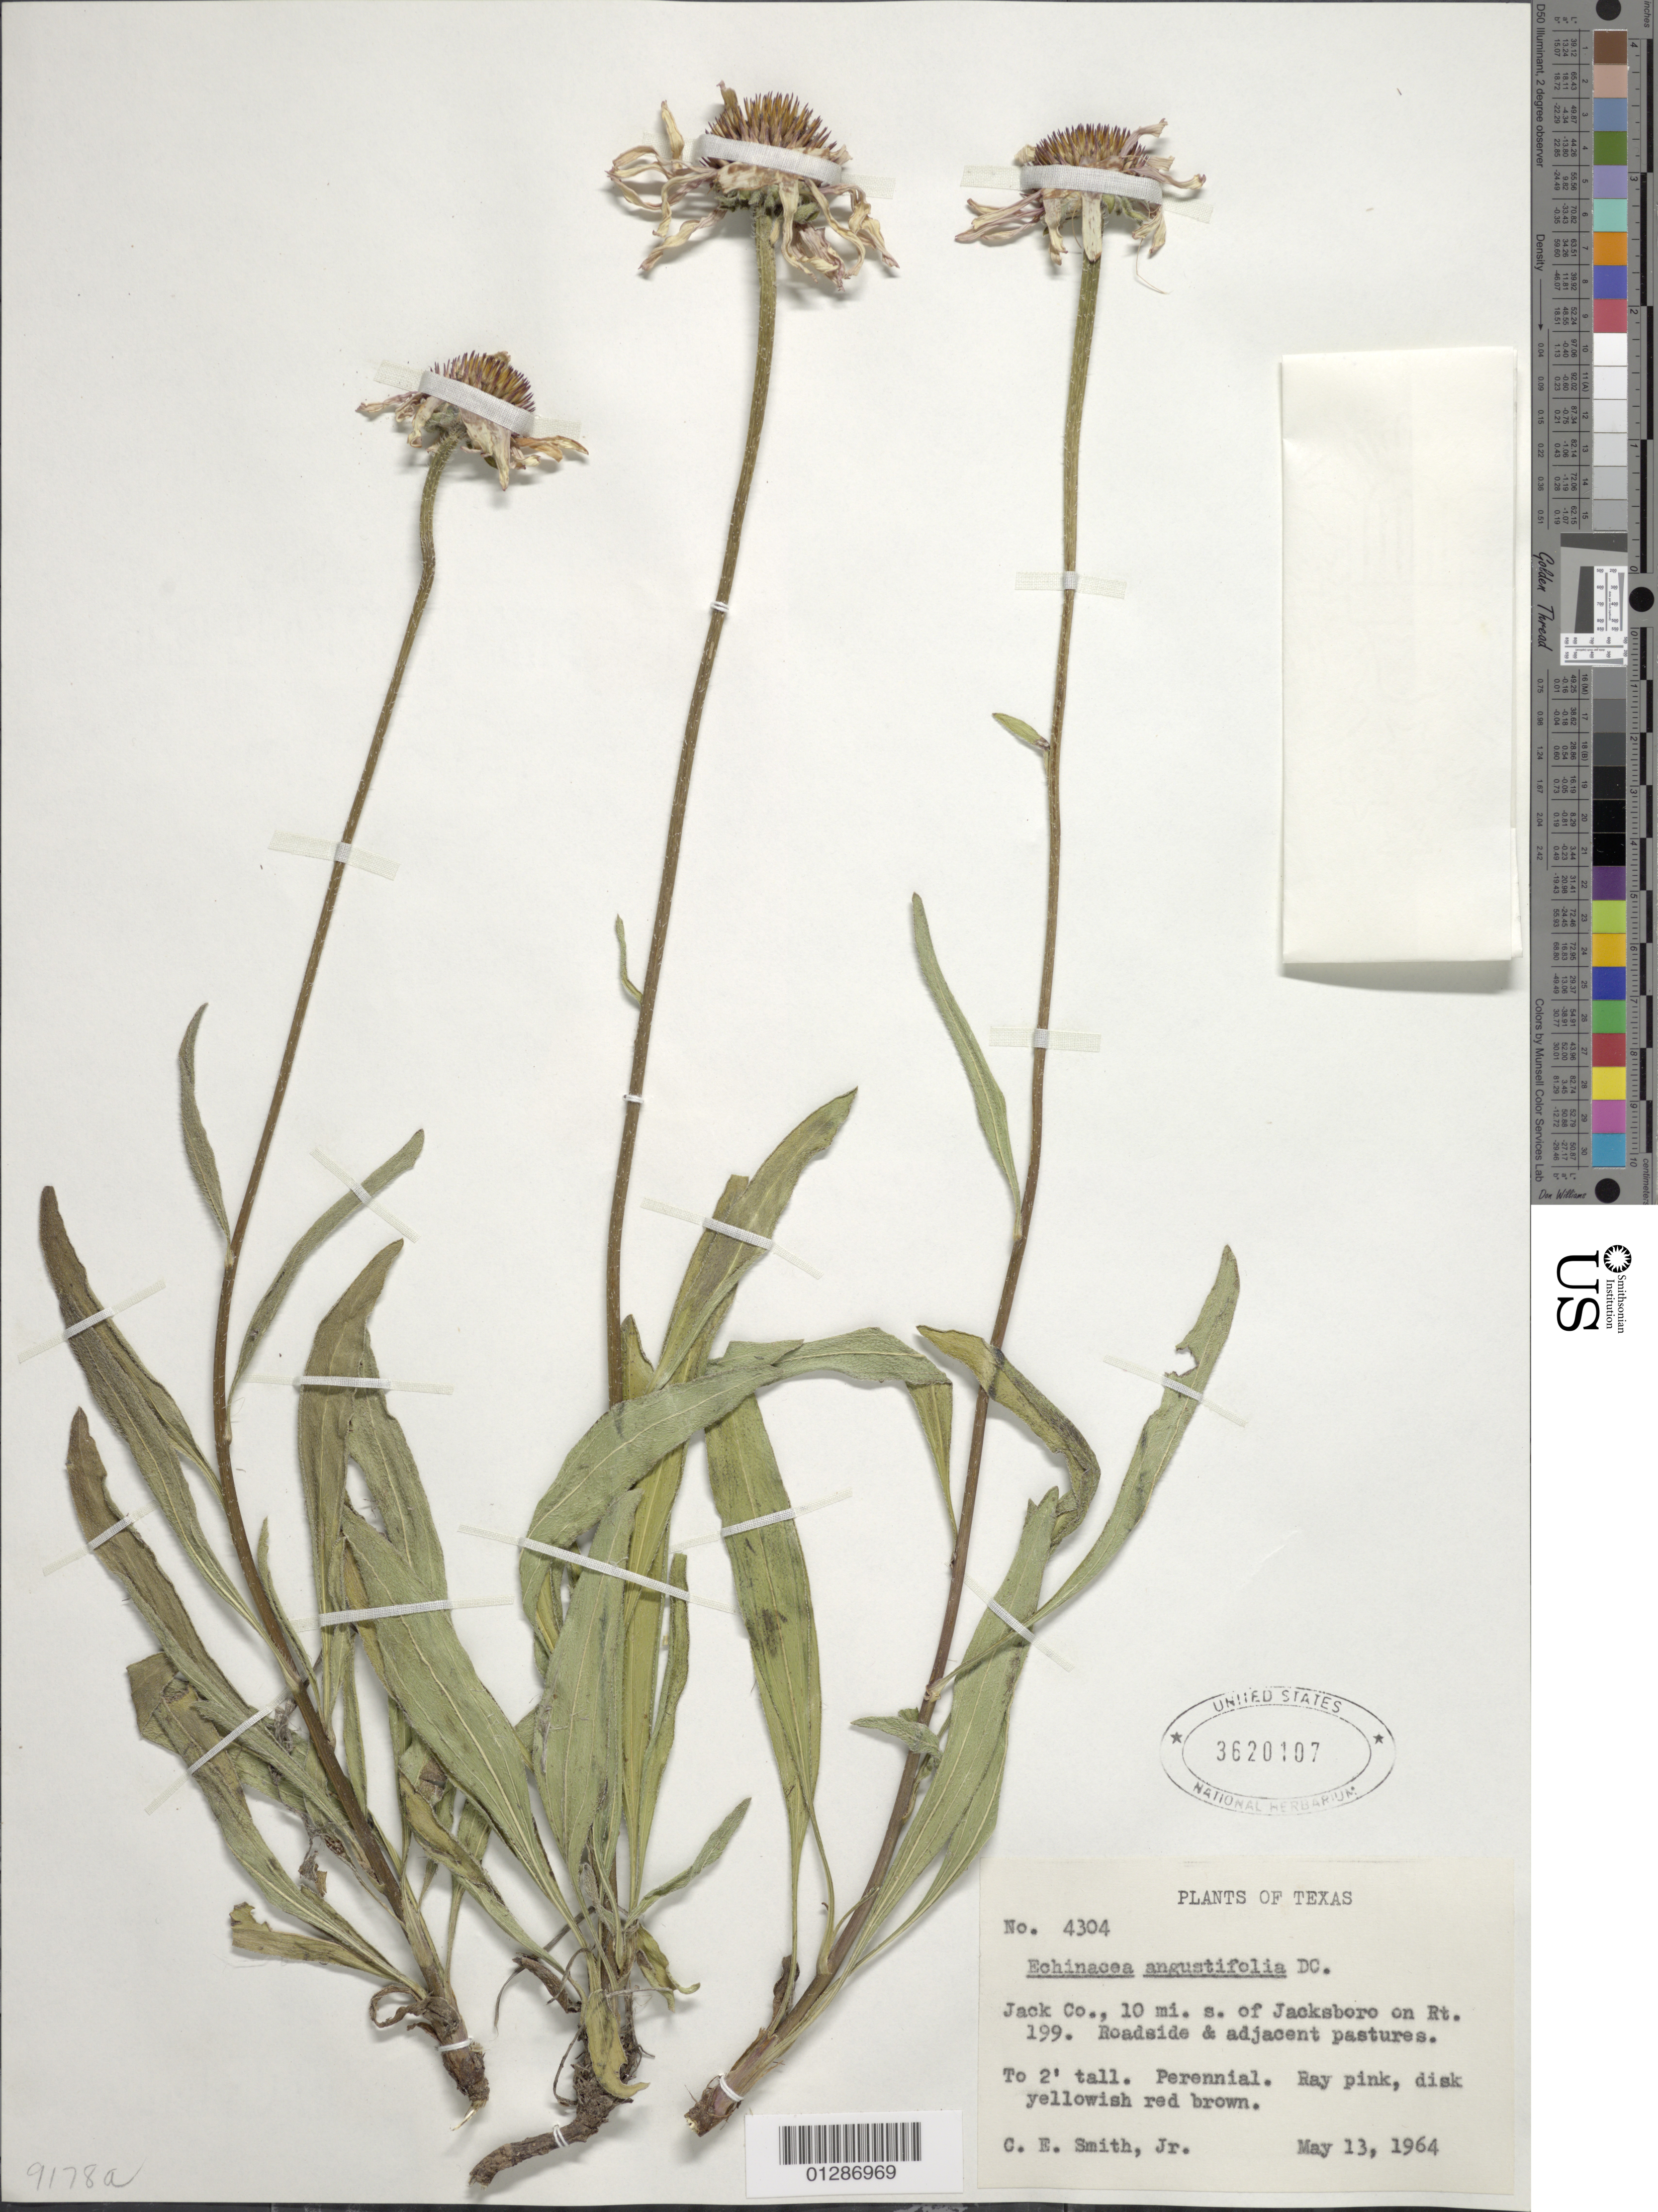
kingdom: Plantae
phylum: Tracheophyta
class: Magnoliopsida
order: Asterales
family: Asteraceae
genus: Echinacea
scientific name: Echinacea angustifolia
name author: DC.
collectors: C. E. Smith Jr.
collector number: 4304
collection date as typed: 13 May 1964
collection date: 1964-05-13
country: United States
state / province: Texas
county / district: Jack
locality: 10 mi S of Jacksboro on Rt 199.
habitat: Perennial.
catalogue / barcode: US 3620107